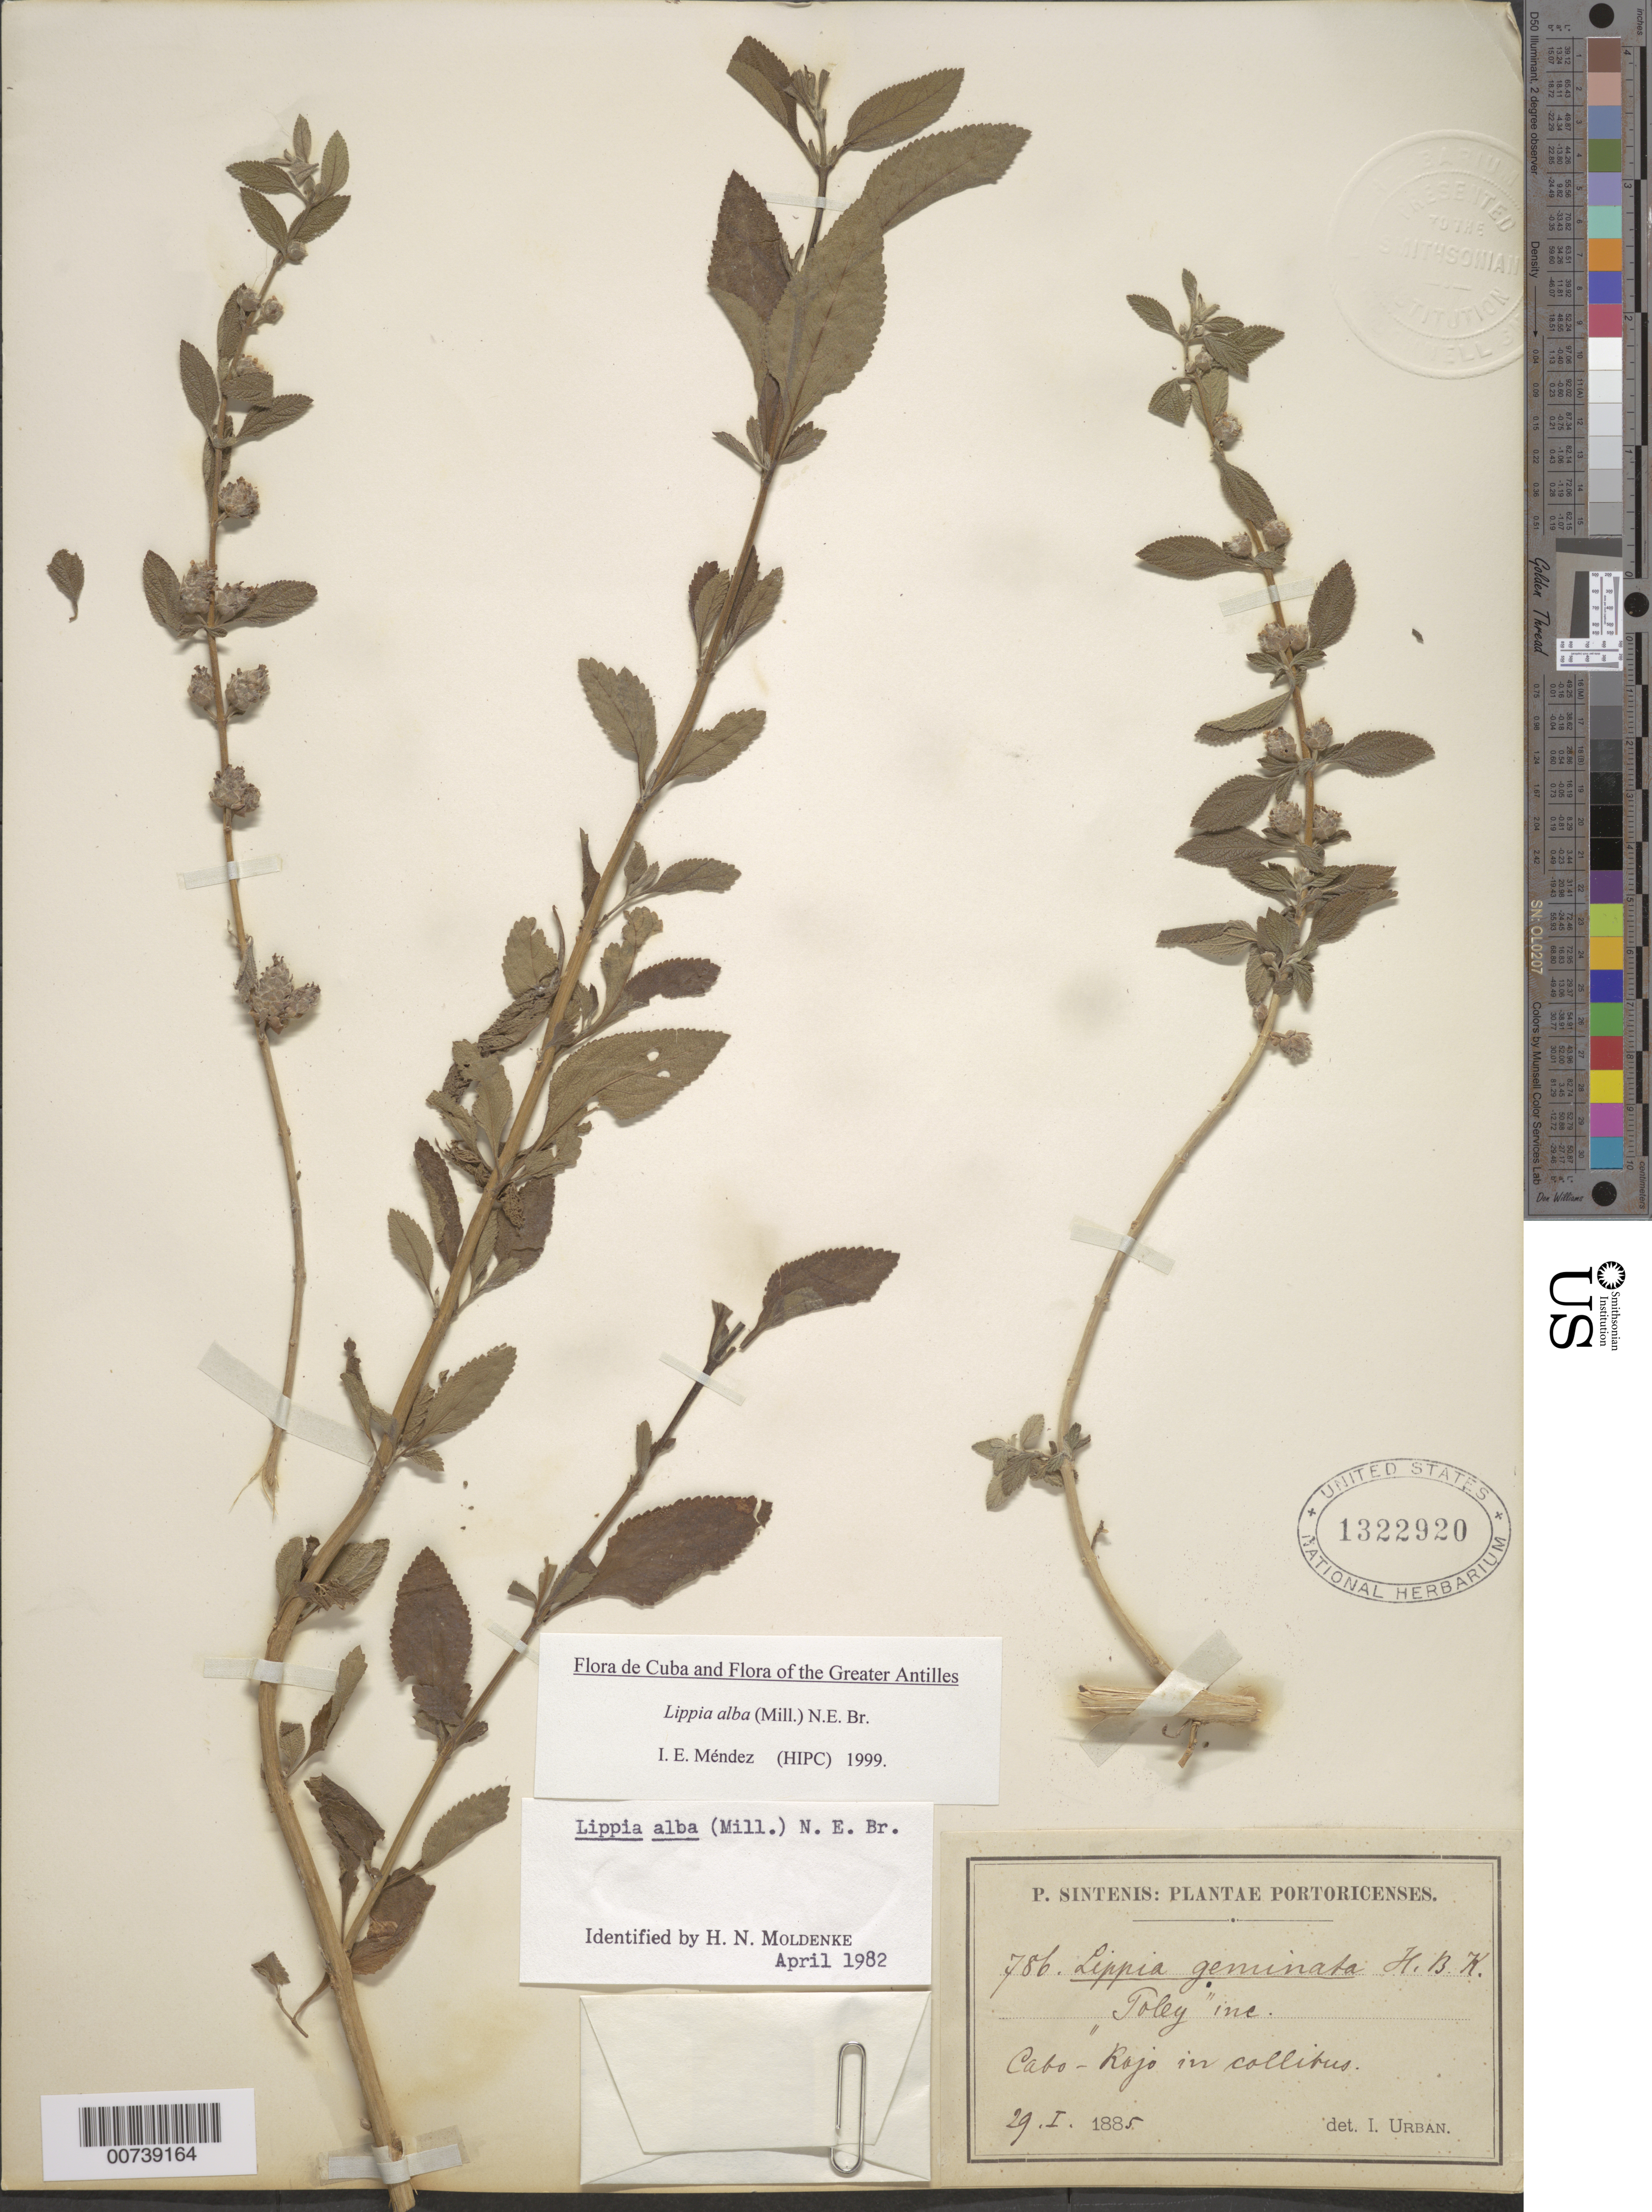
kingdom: Plantae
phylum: Tracheophyta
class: Magnoliopsida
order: Lamiales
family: Verbenaceae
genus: Lippia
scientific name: Lippia alba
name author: (Mill.) N.E. Br. ex Britton & P. Wilson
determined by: Méndez, Isidro E., (HIPC)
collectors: P. Sintenis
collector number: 786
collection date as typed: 29 Jan 1885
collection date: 1885-01-29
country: Puerto Rico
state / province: Cabo Rojo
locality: Cabo Rojo in collibus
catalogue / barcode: US 1322920